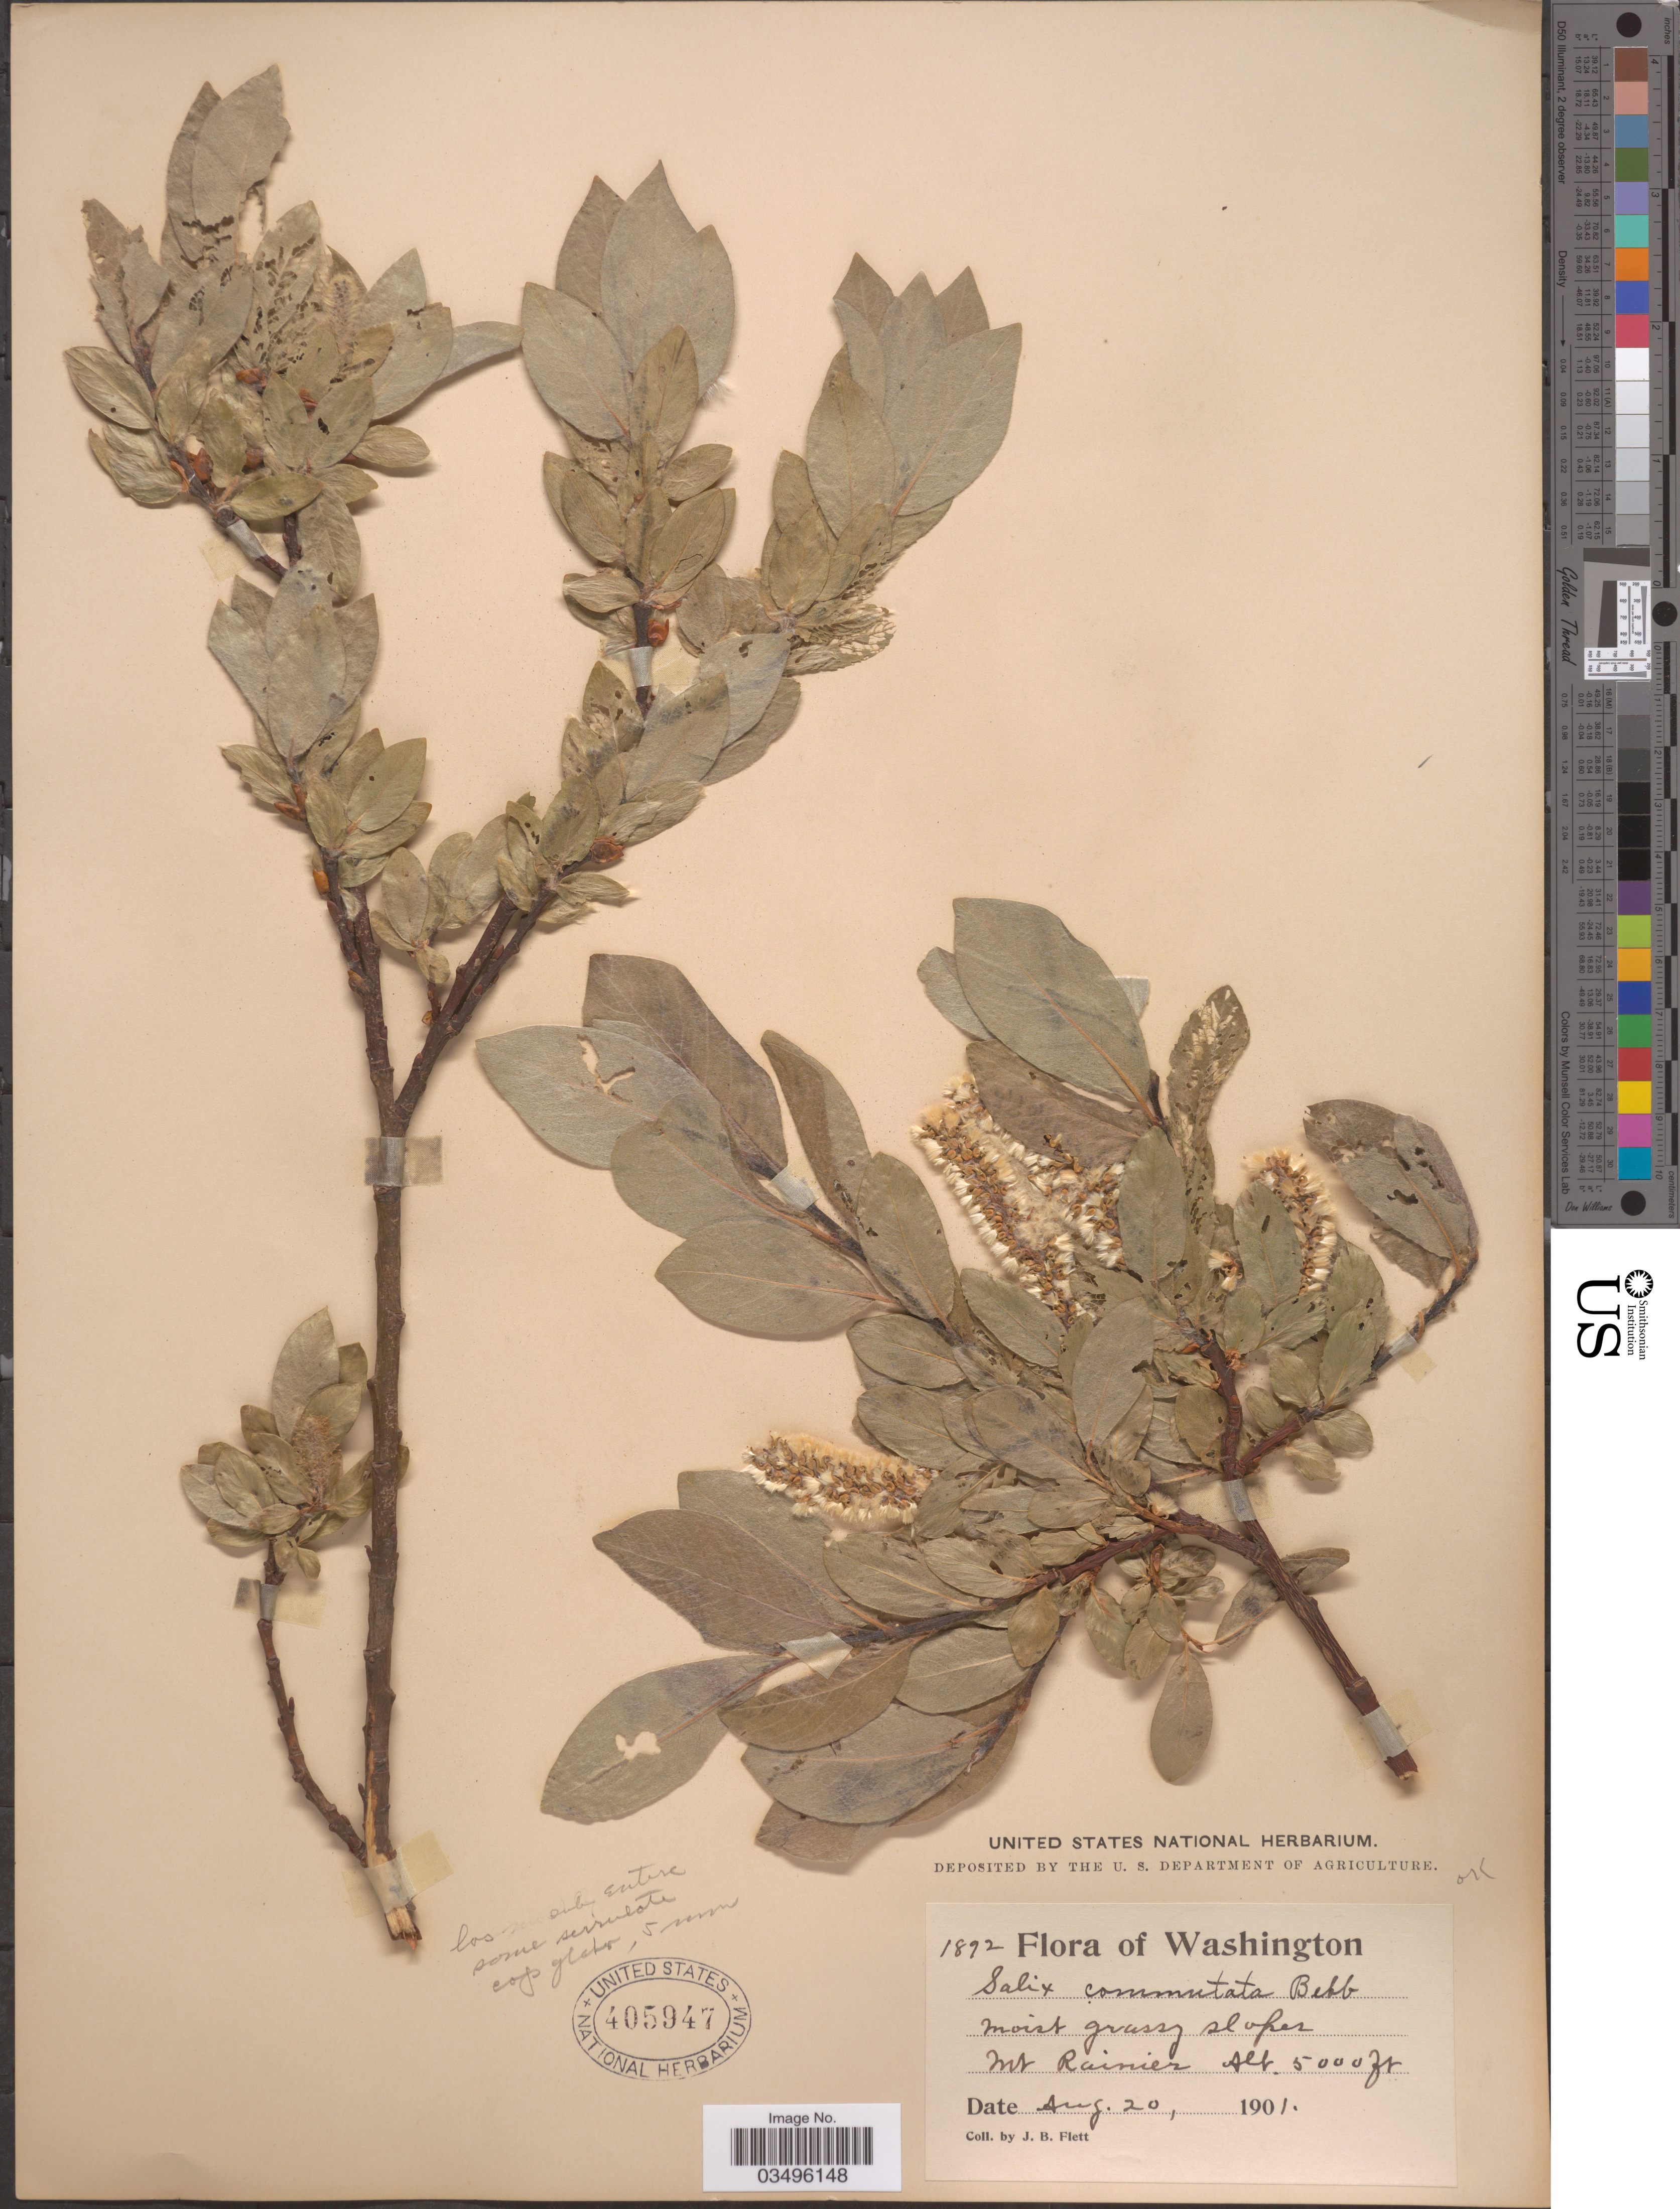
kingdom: Plantae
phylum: Tracheophyta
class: Magnoliopsida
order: Malpighiales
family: Salicaceae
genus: Salix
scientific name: Salix commutata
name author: Bebb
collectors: J. Flett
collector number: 1892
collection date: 1901-08-20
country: United States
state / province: Washington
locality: Mt. Rainier.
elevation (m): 1524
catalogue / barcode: US 405947